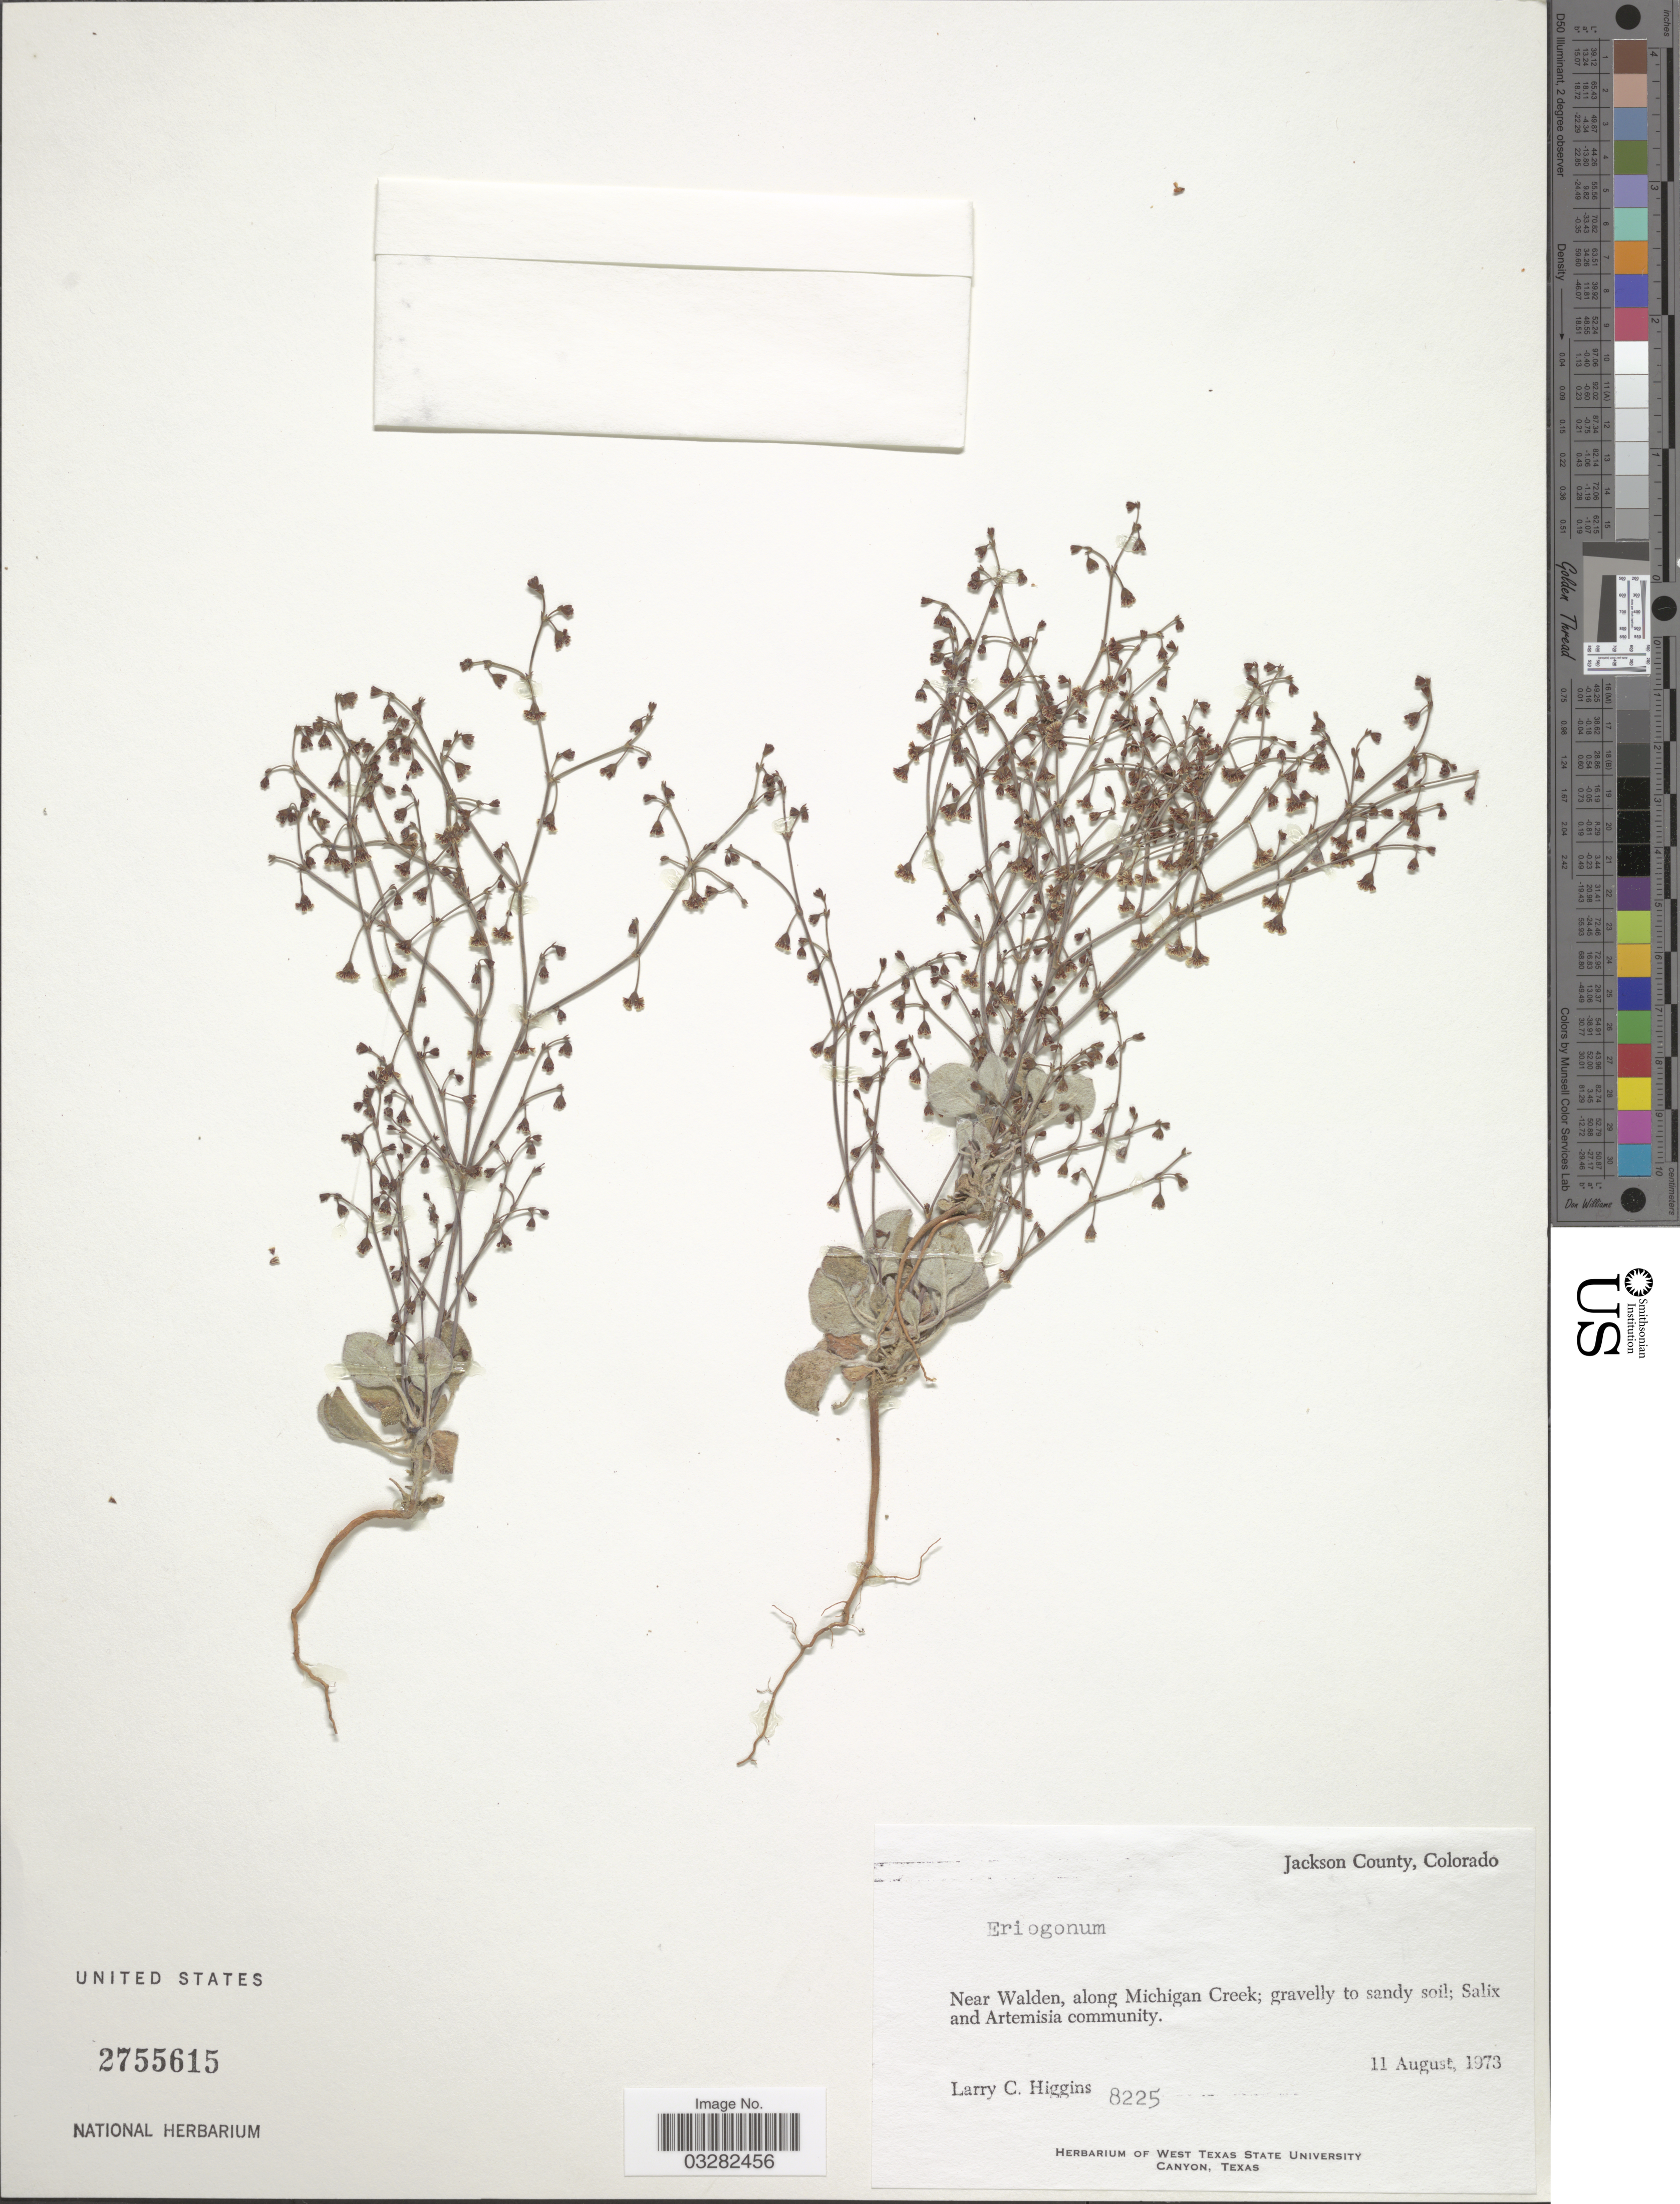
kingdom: Plantae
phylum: Tracheophyta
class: Magnoliopsida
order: Caryophyllales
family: Polygonaceae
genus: Eriogonum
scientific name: Eriogonum sp.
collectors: L. Higgins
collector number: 8225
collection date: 1973-08-11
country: United States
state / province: Colorado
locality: Jackson County. Near Walden, along Michigan Creek.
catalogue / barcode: US 2755615